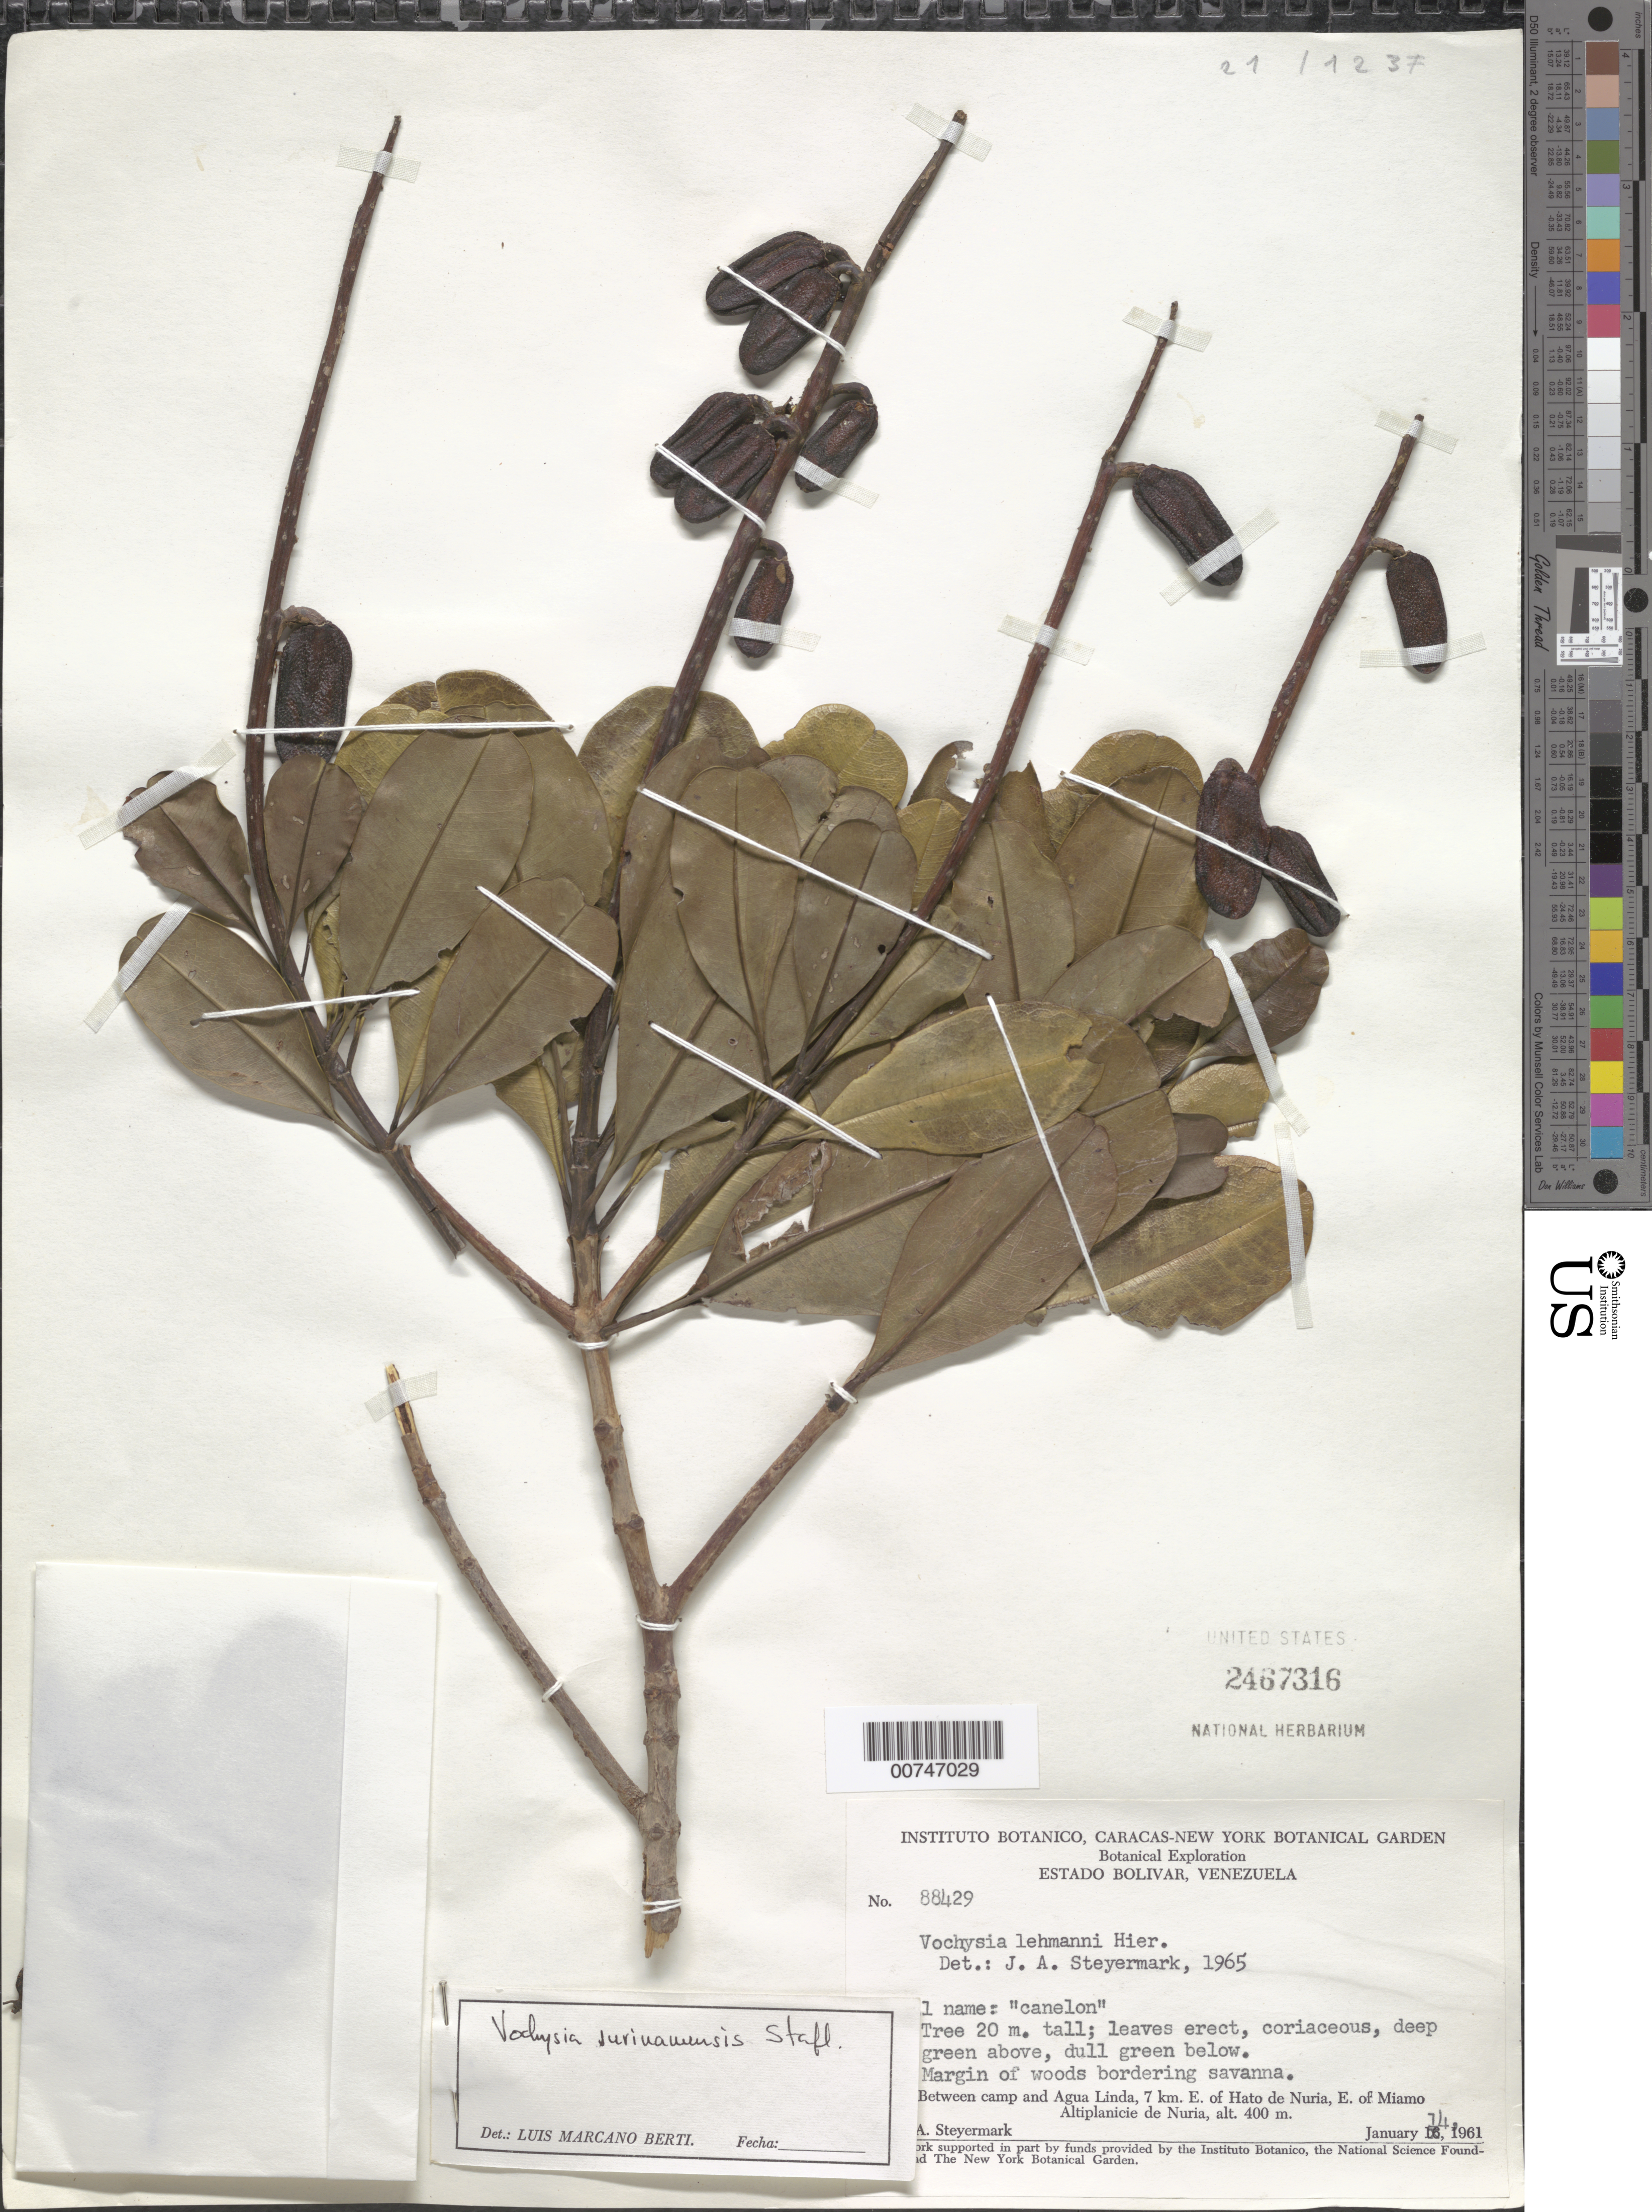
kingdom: Plantae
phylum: Tracheophyta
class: Magnoliopsida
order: Myrtales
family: Vochysiaceae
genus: Vochysia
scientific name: Vochysia surinamensis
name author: Stafleu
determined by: Marcano-Berti, L.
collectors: J. Steyermark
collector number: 88429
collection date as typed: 14-Jan-61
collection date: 1961-01-14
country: Venezuela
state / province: Bolívar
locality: Agua Linda, 7 km E of Hato de Nuria, E of Miamo, Altiplanicie de Nuria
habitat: Margin of woods bordering savanna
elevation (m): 400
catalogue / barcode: US 2467316